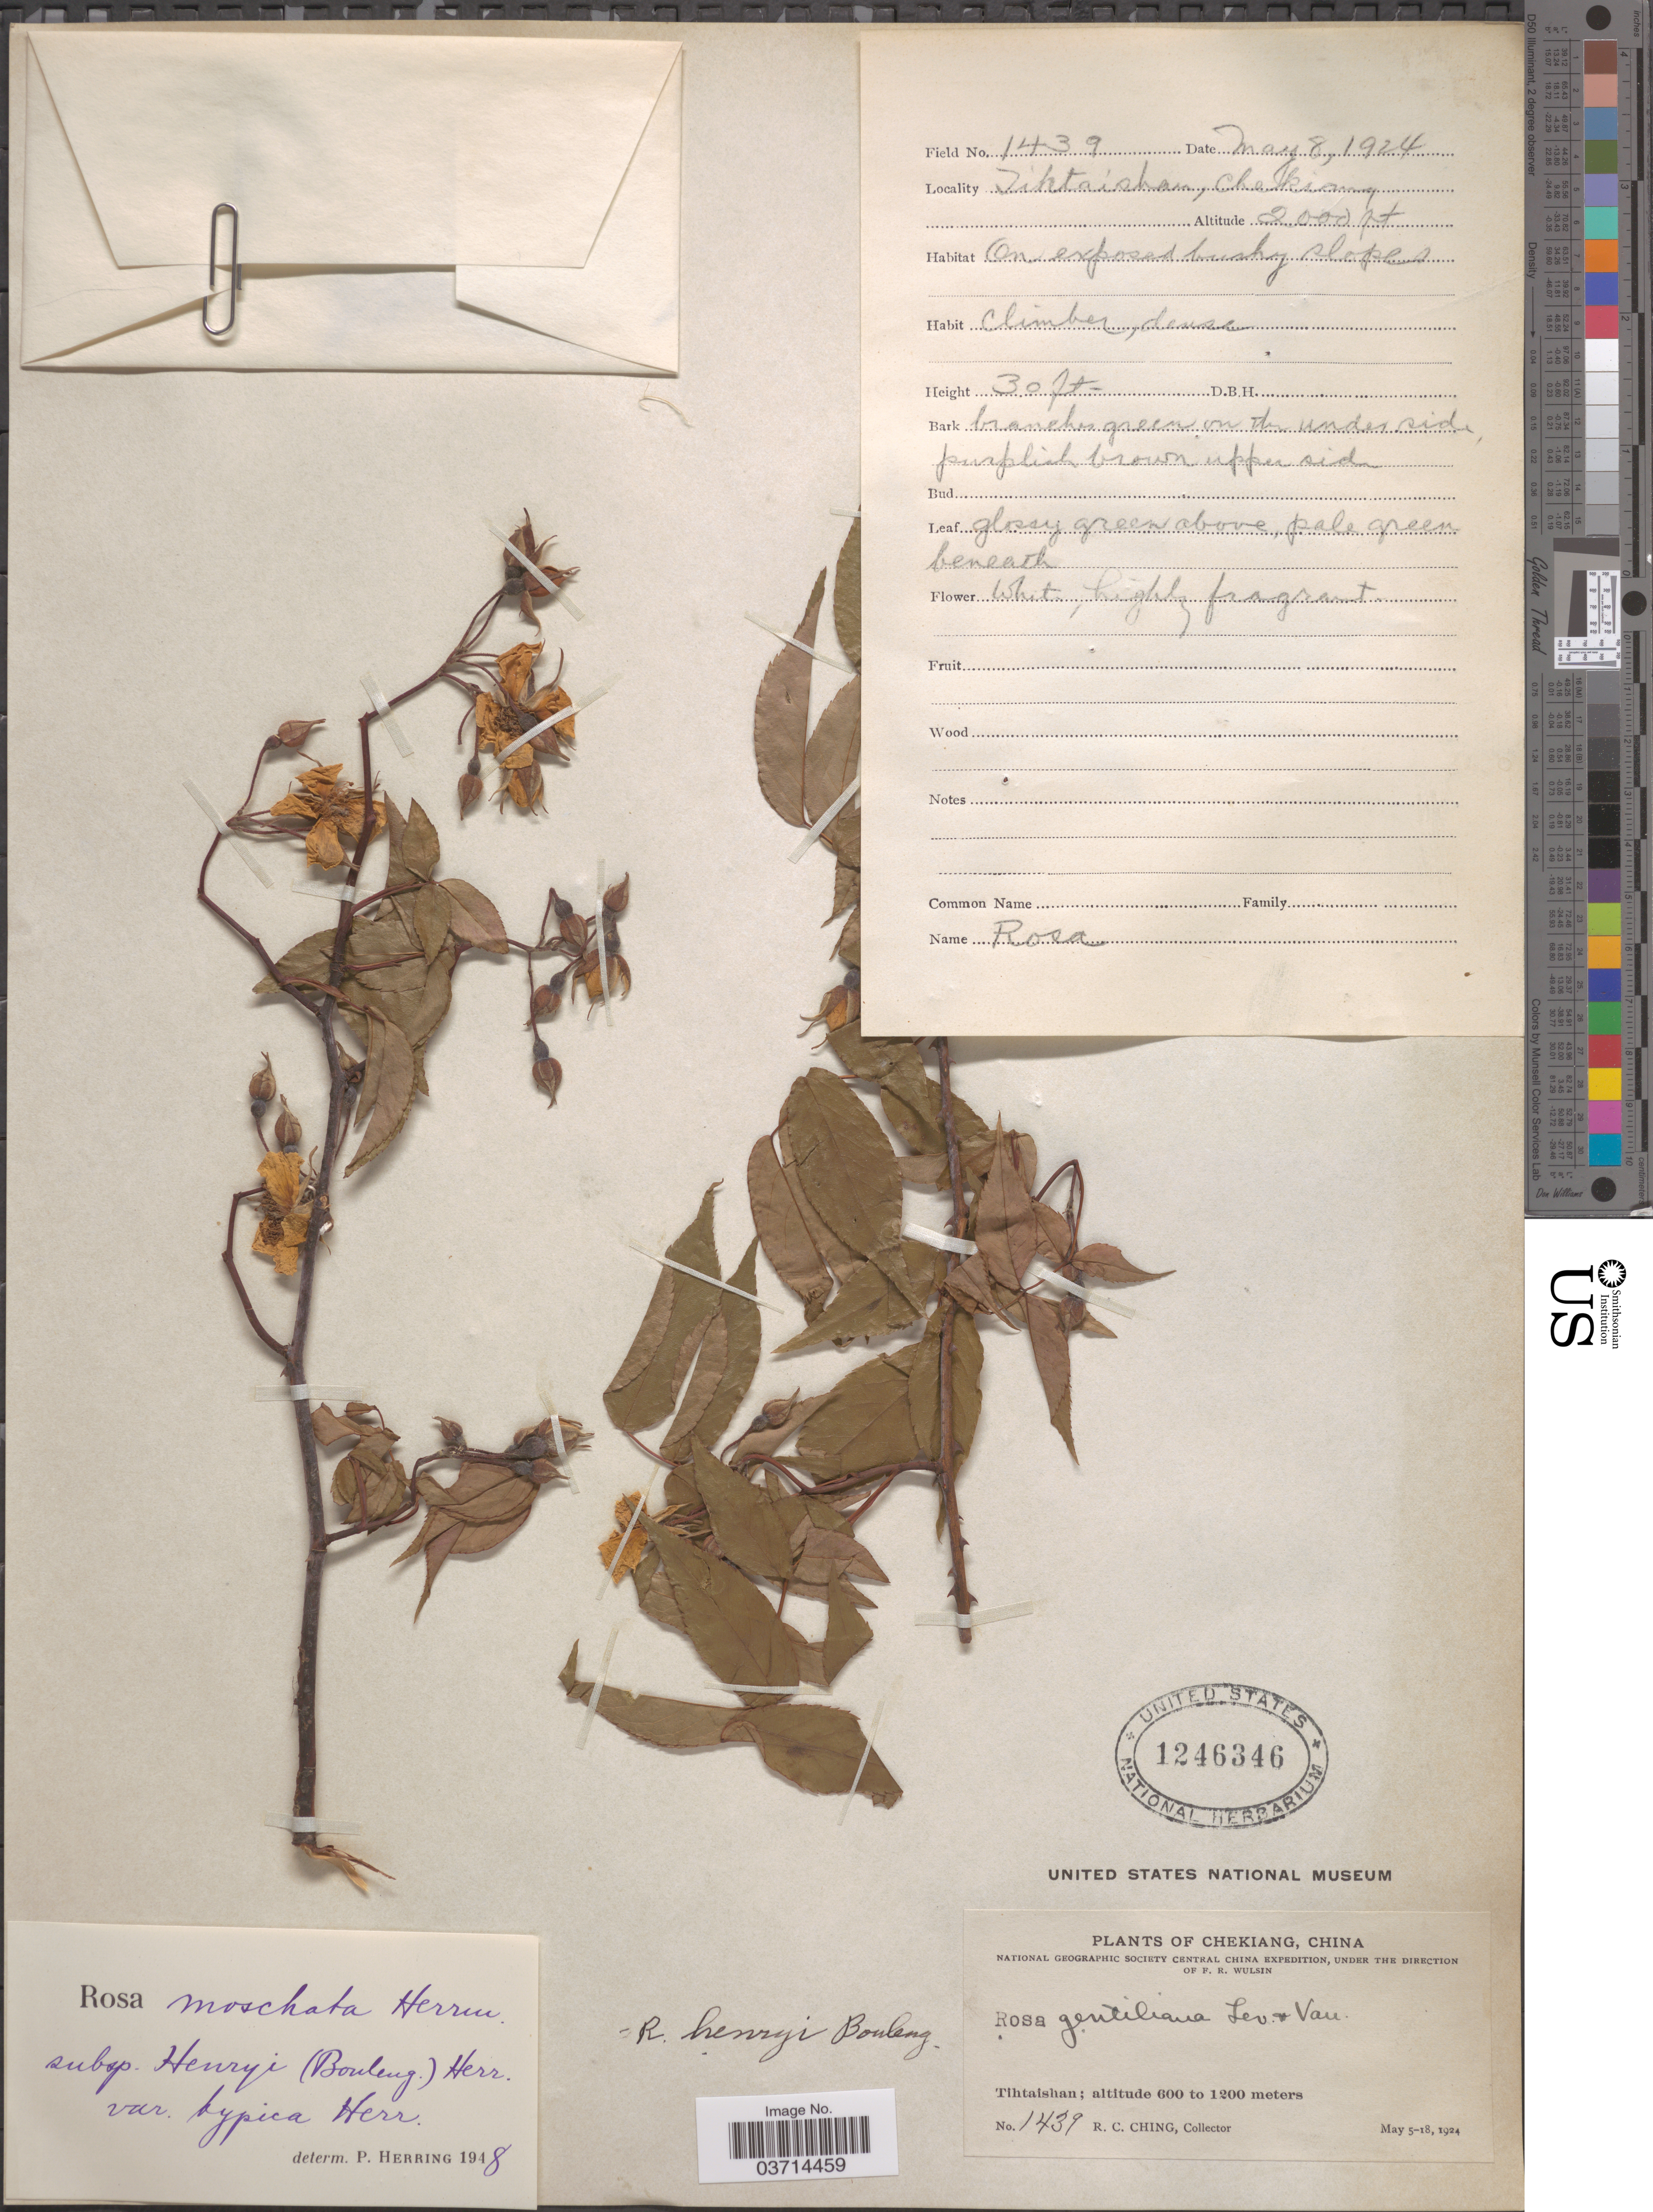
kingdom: Plantae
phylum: Tracheophyta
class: Magnoliopsida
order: Rosales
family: Rosaceae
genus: Rosa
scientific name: Rosa henryi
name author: Boulenger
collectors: R. C. Ching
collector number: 1439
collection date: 1924-05-08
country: China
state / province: Zhejiang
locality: Chekiang. Tihtaishan.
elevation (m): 610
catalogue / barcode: US 1246346